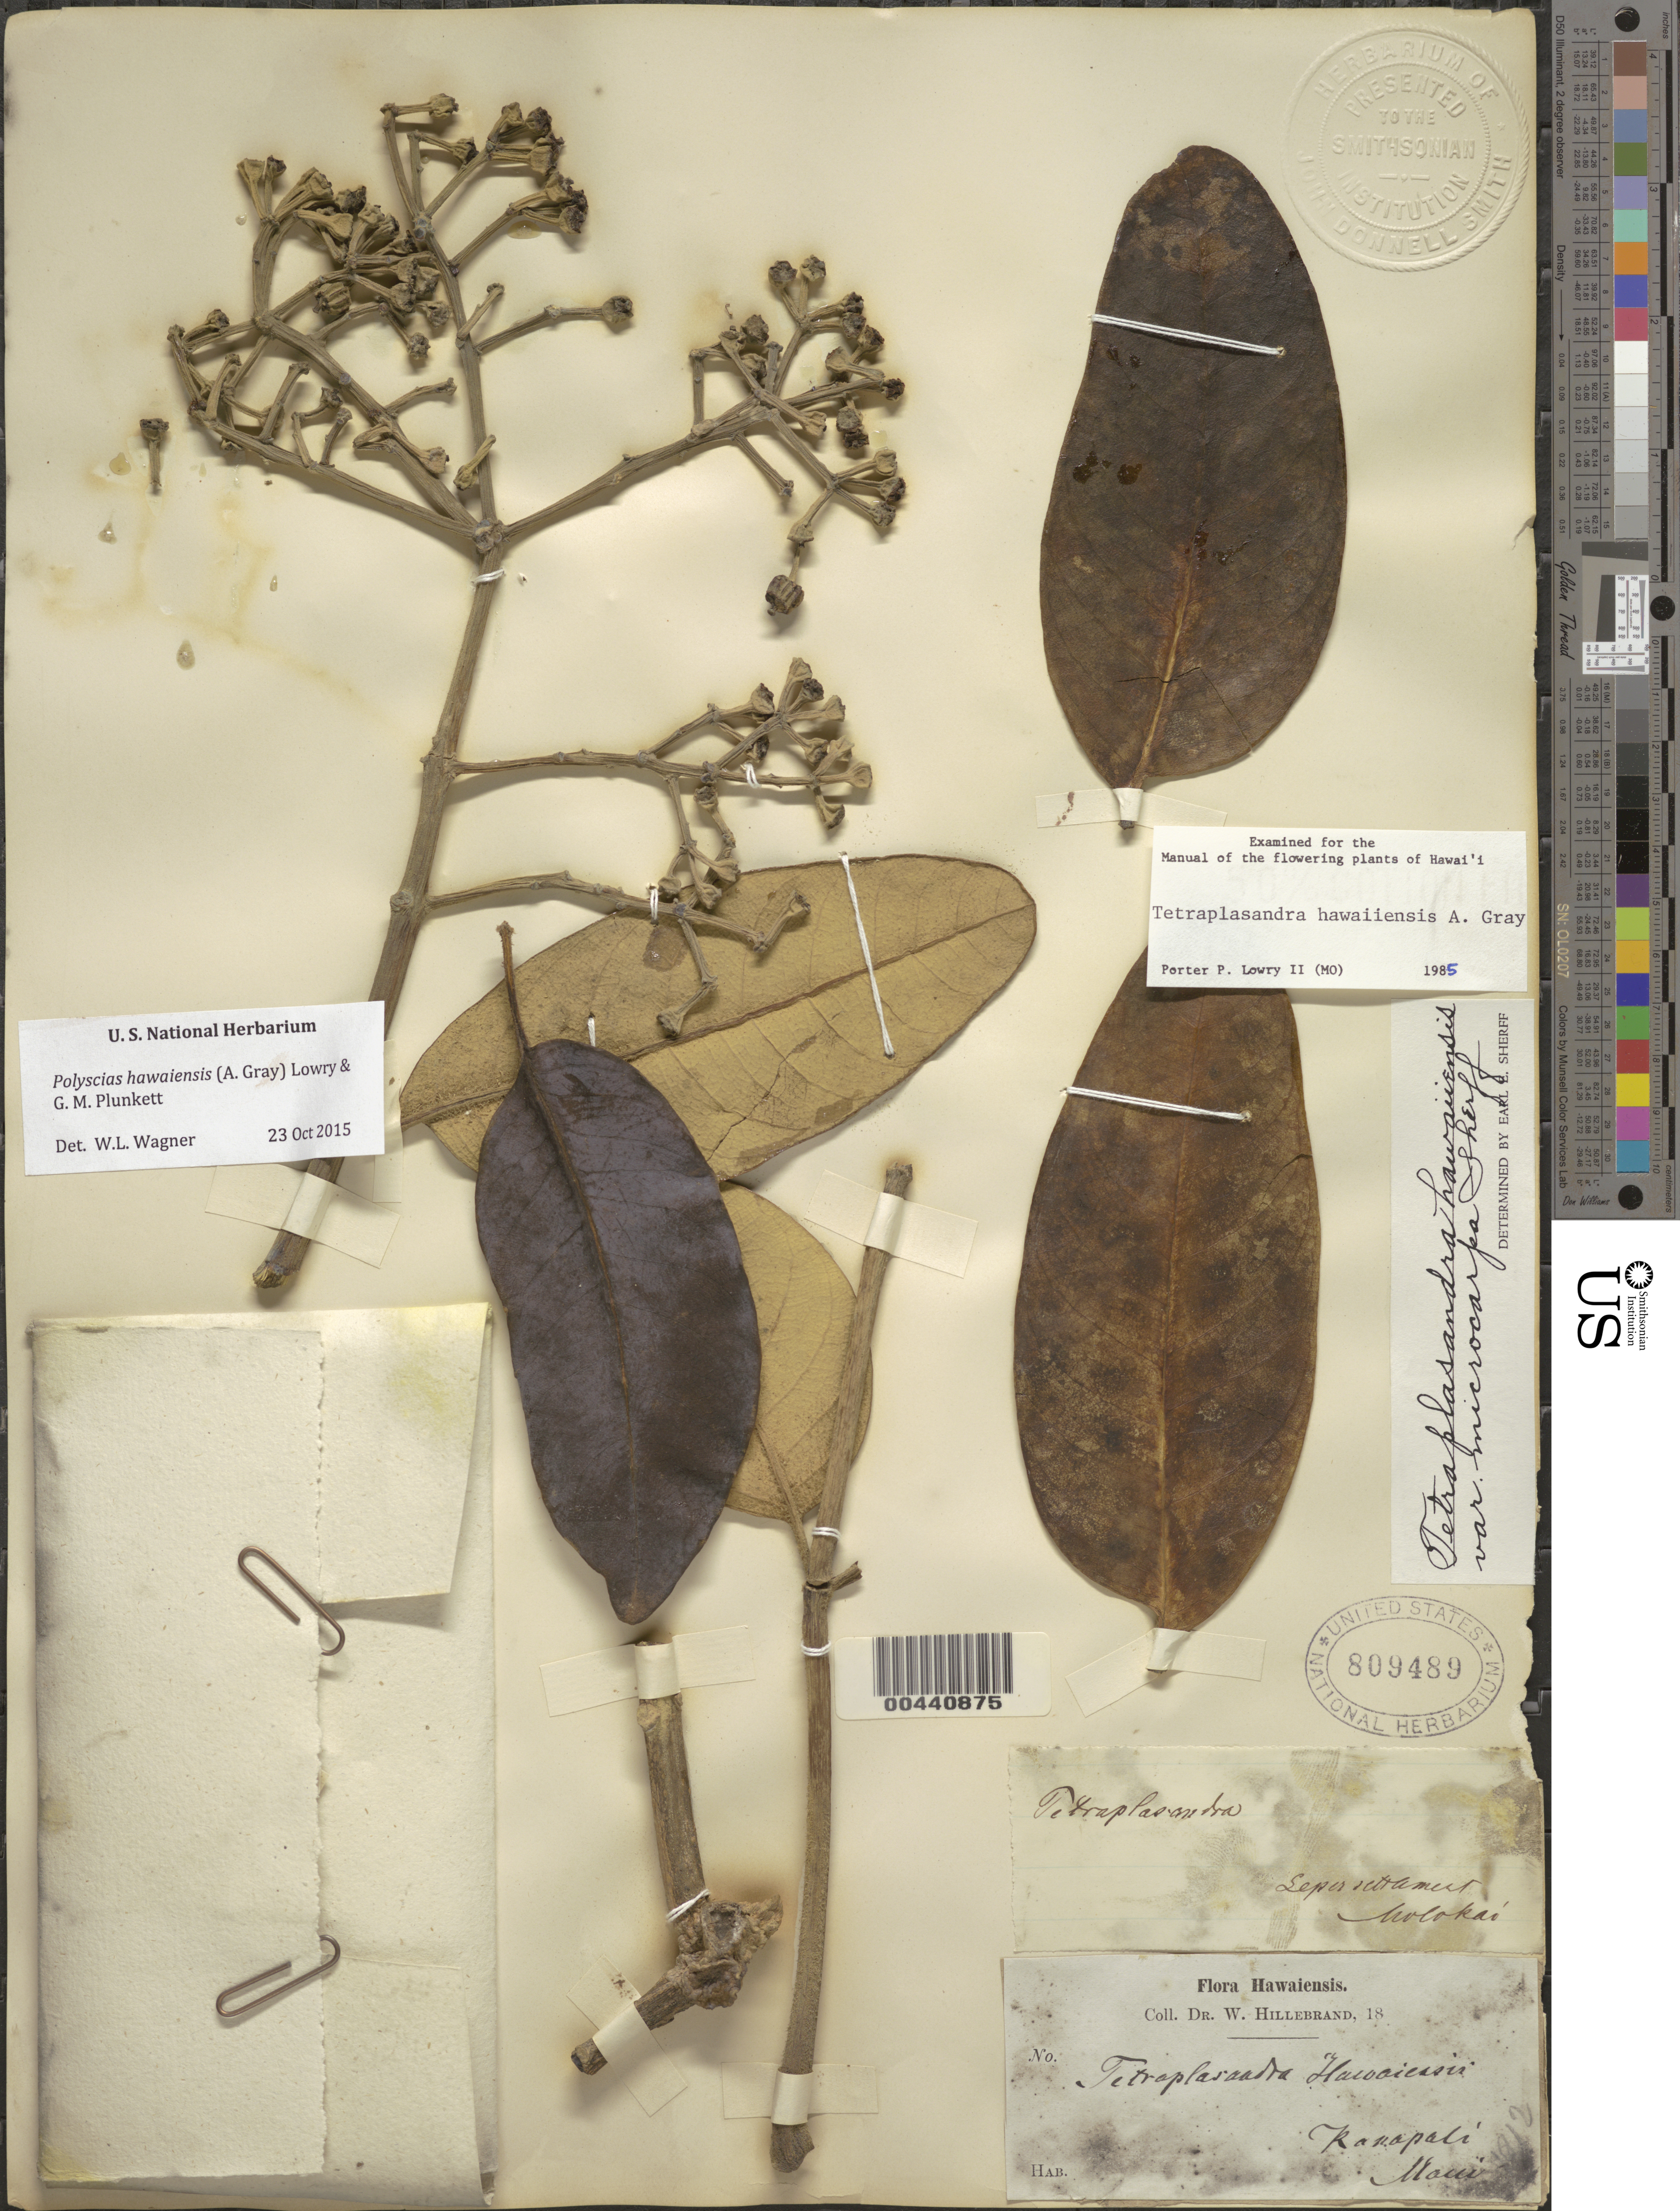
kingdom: Plantae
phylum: Tracheophyta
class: Magnoliopsida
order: Apiales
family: Araliaceae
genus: Polyscias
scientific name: Polyscias hawaiensis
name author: (A. Gray) Lowry & G. M. Plunkett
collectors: W. Hillebrand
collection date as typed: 18??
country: United States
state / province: Hawaii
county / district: Maui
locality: Mixed localities Kauapali, Maui and Molokai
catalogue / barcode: US 809489